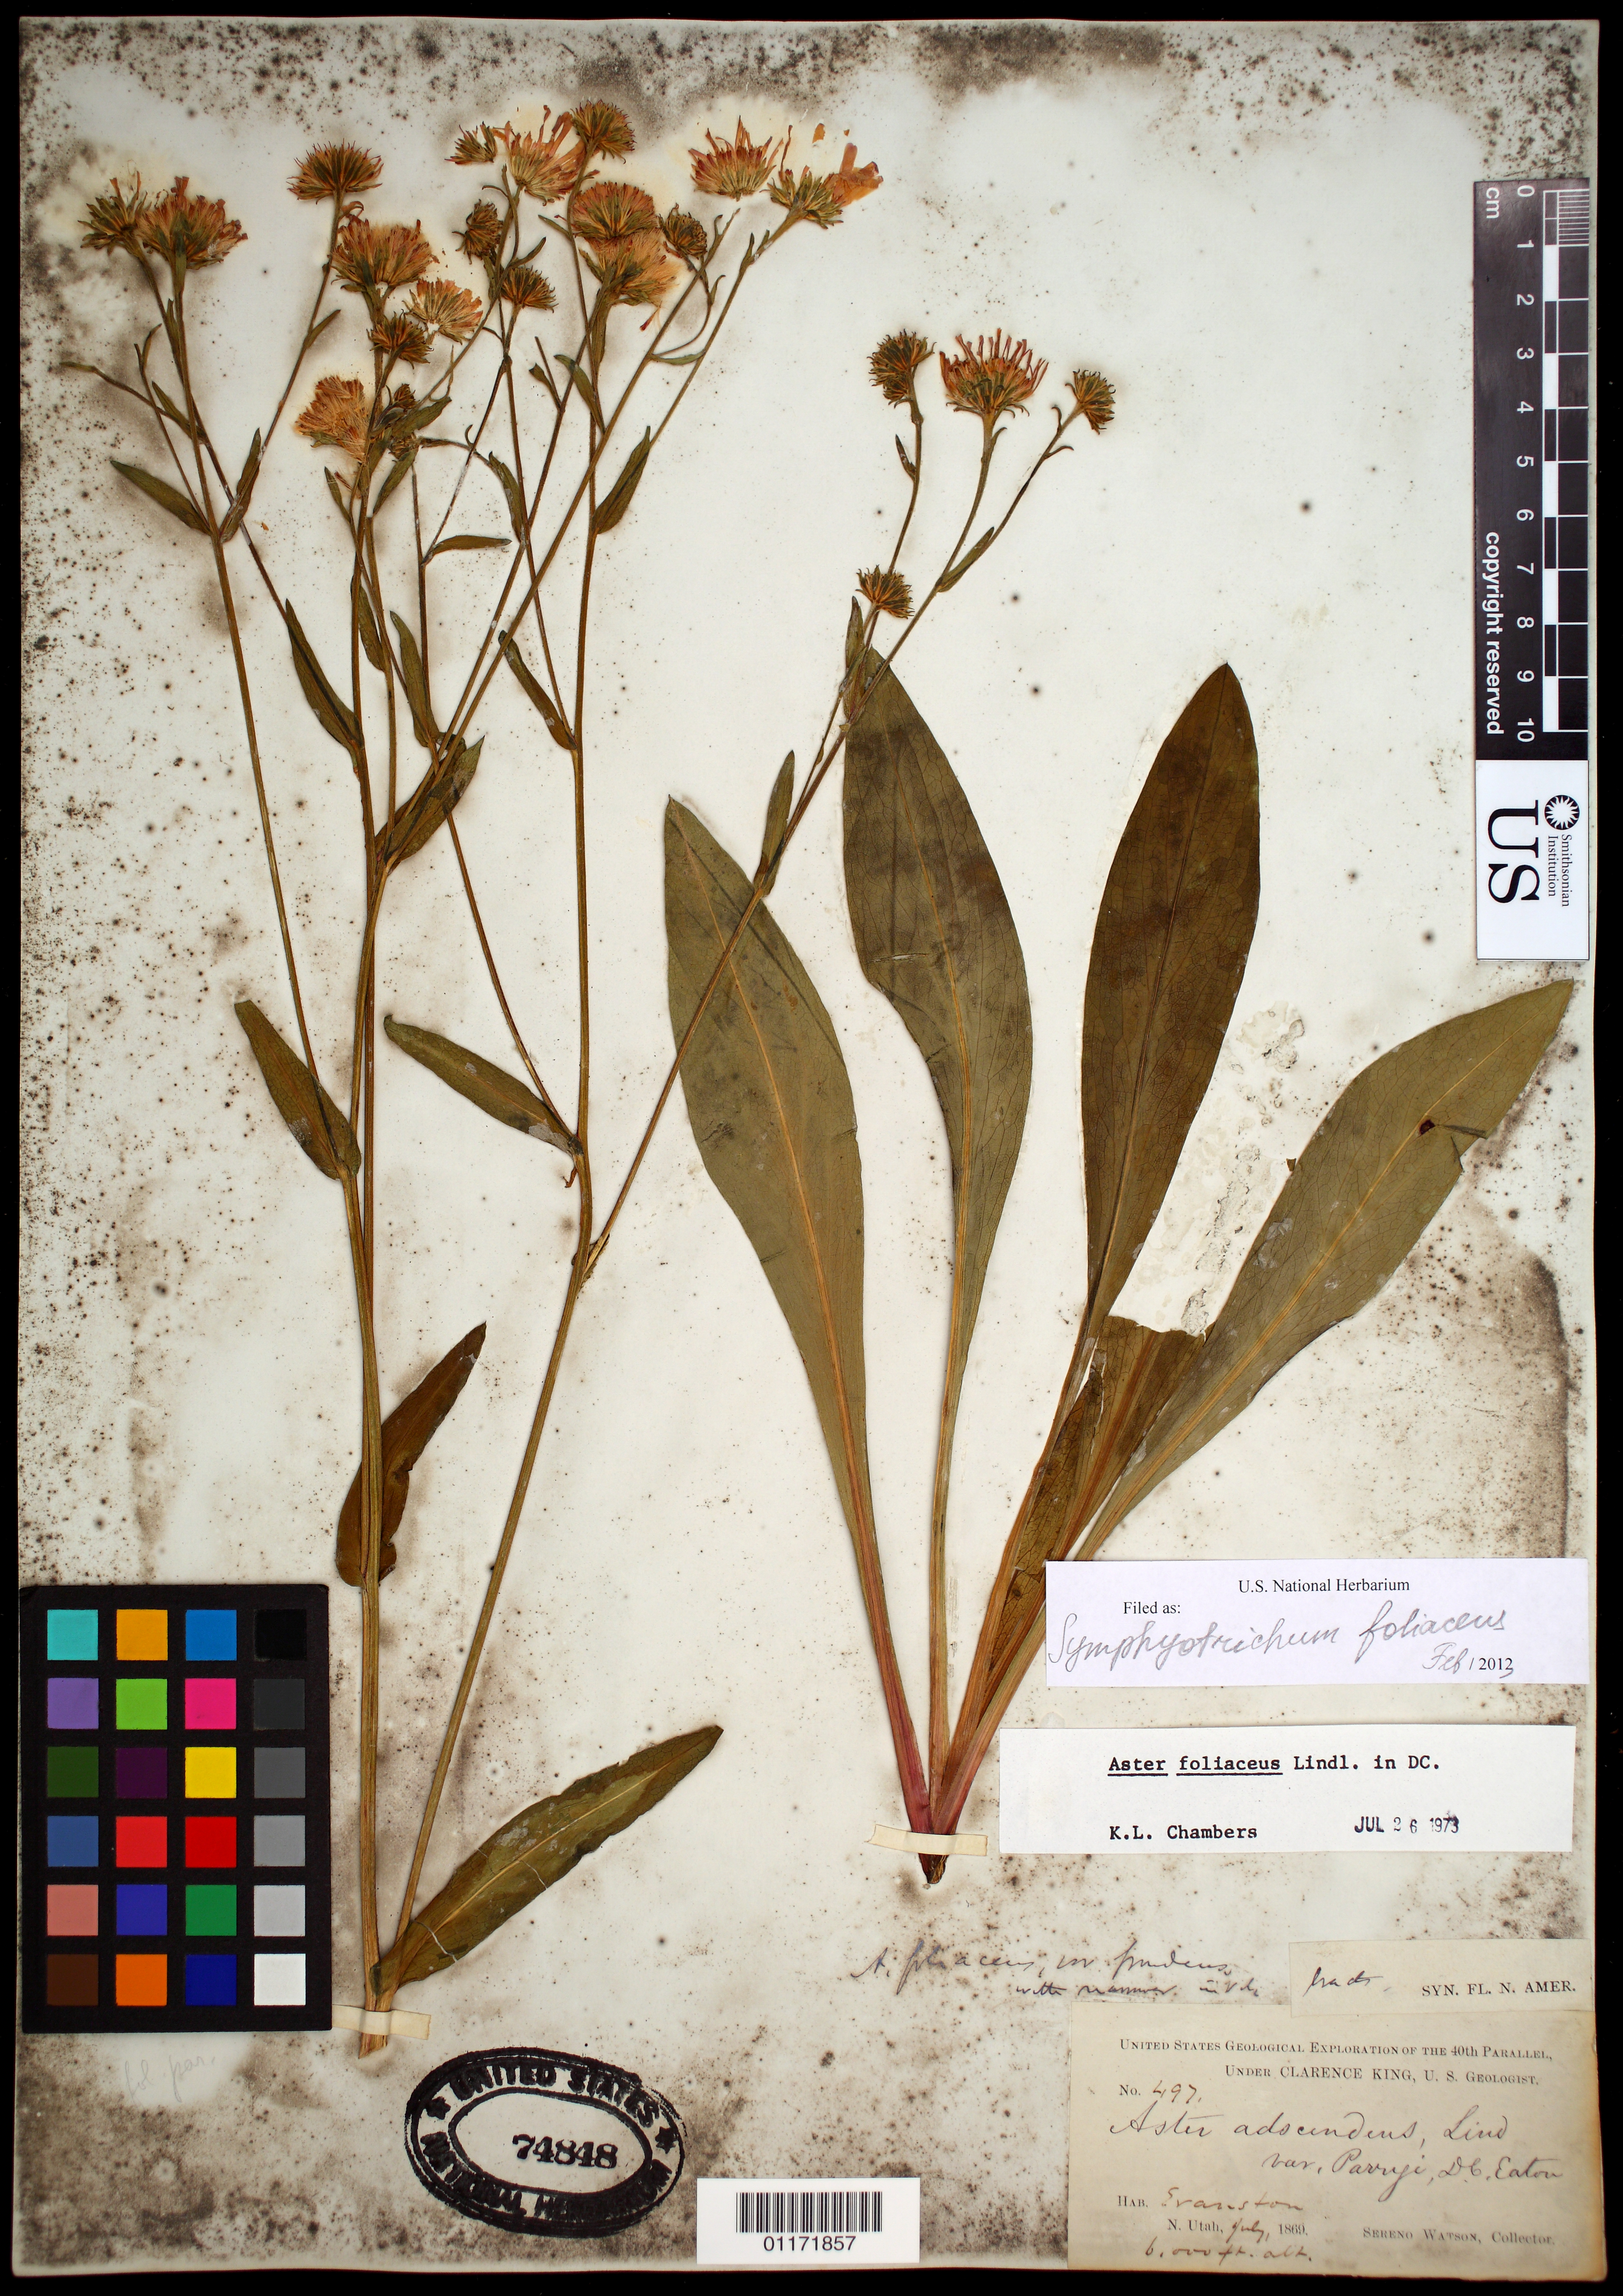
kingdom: Plantae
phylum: Tracheophyta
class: Magnoliopsida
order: Asterales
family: Asteraceae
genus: Symphyotrichum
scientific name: Symphyotrichum foliaceum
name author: (Lindl. ex DC.) G.L. Nesom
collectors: S. Watson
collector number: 497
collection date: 1869-07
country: United States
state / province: Utah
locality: Evanston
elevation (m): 1829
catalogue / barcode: US 74848